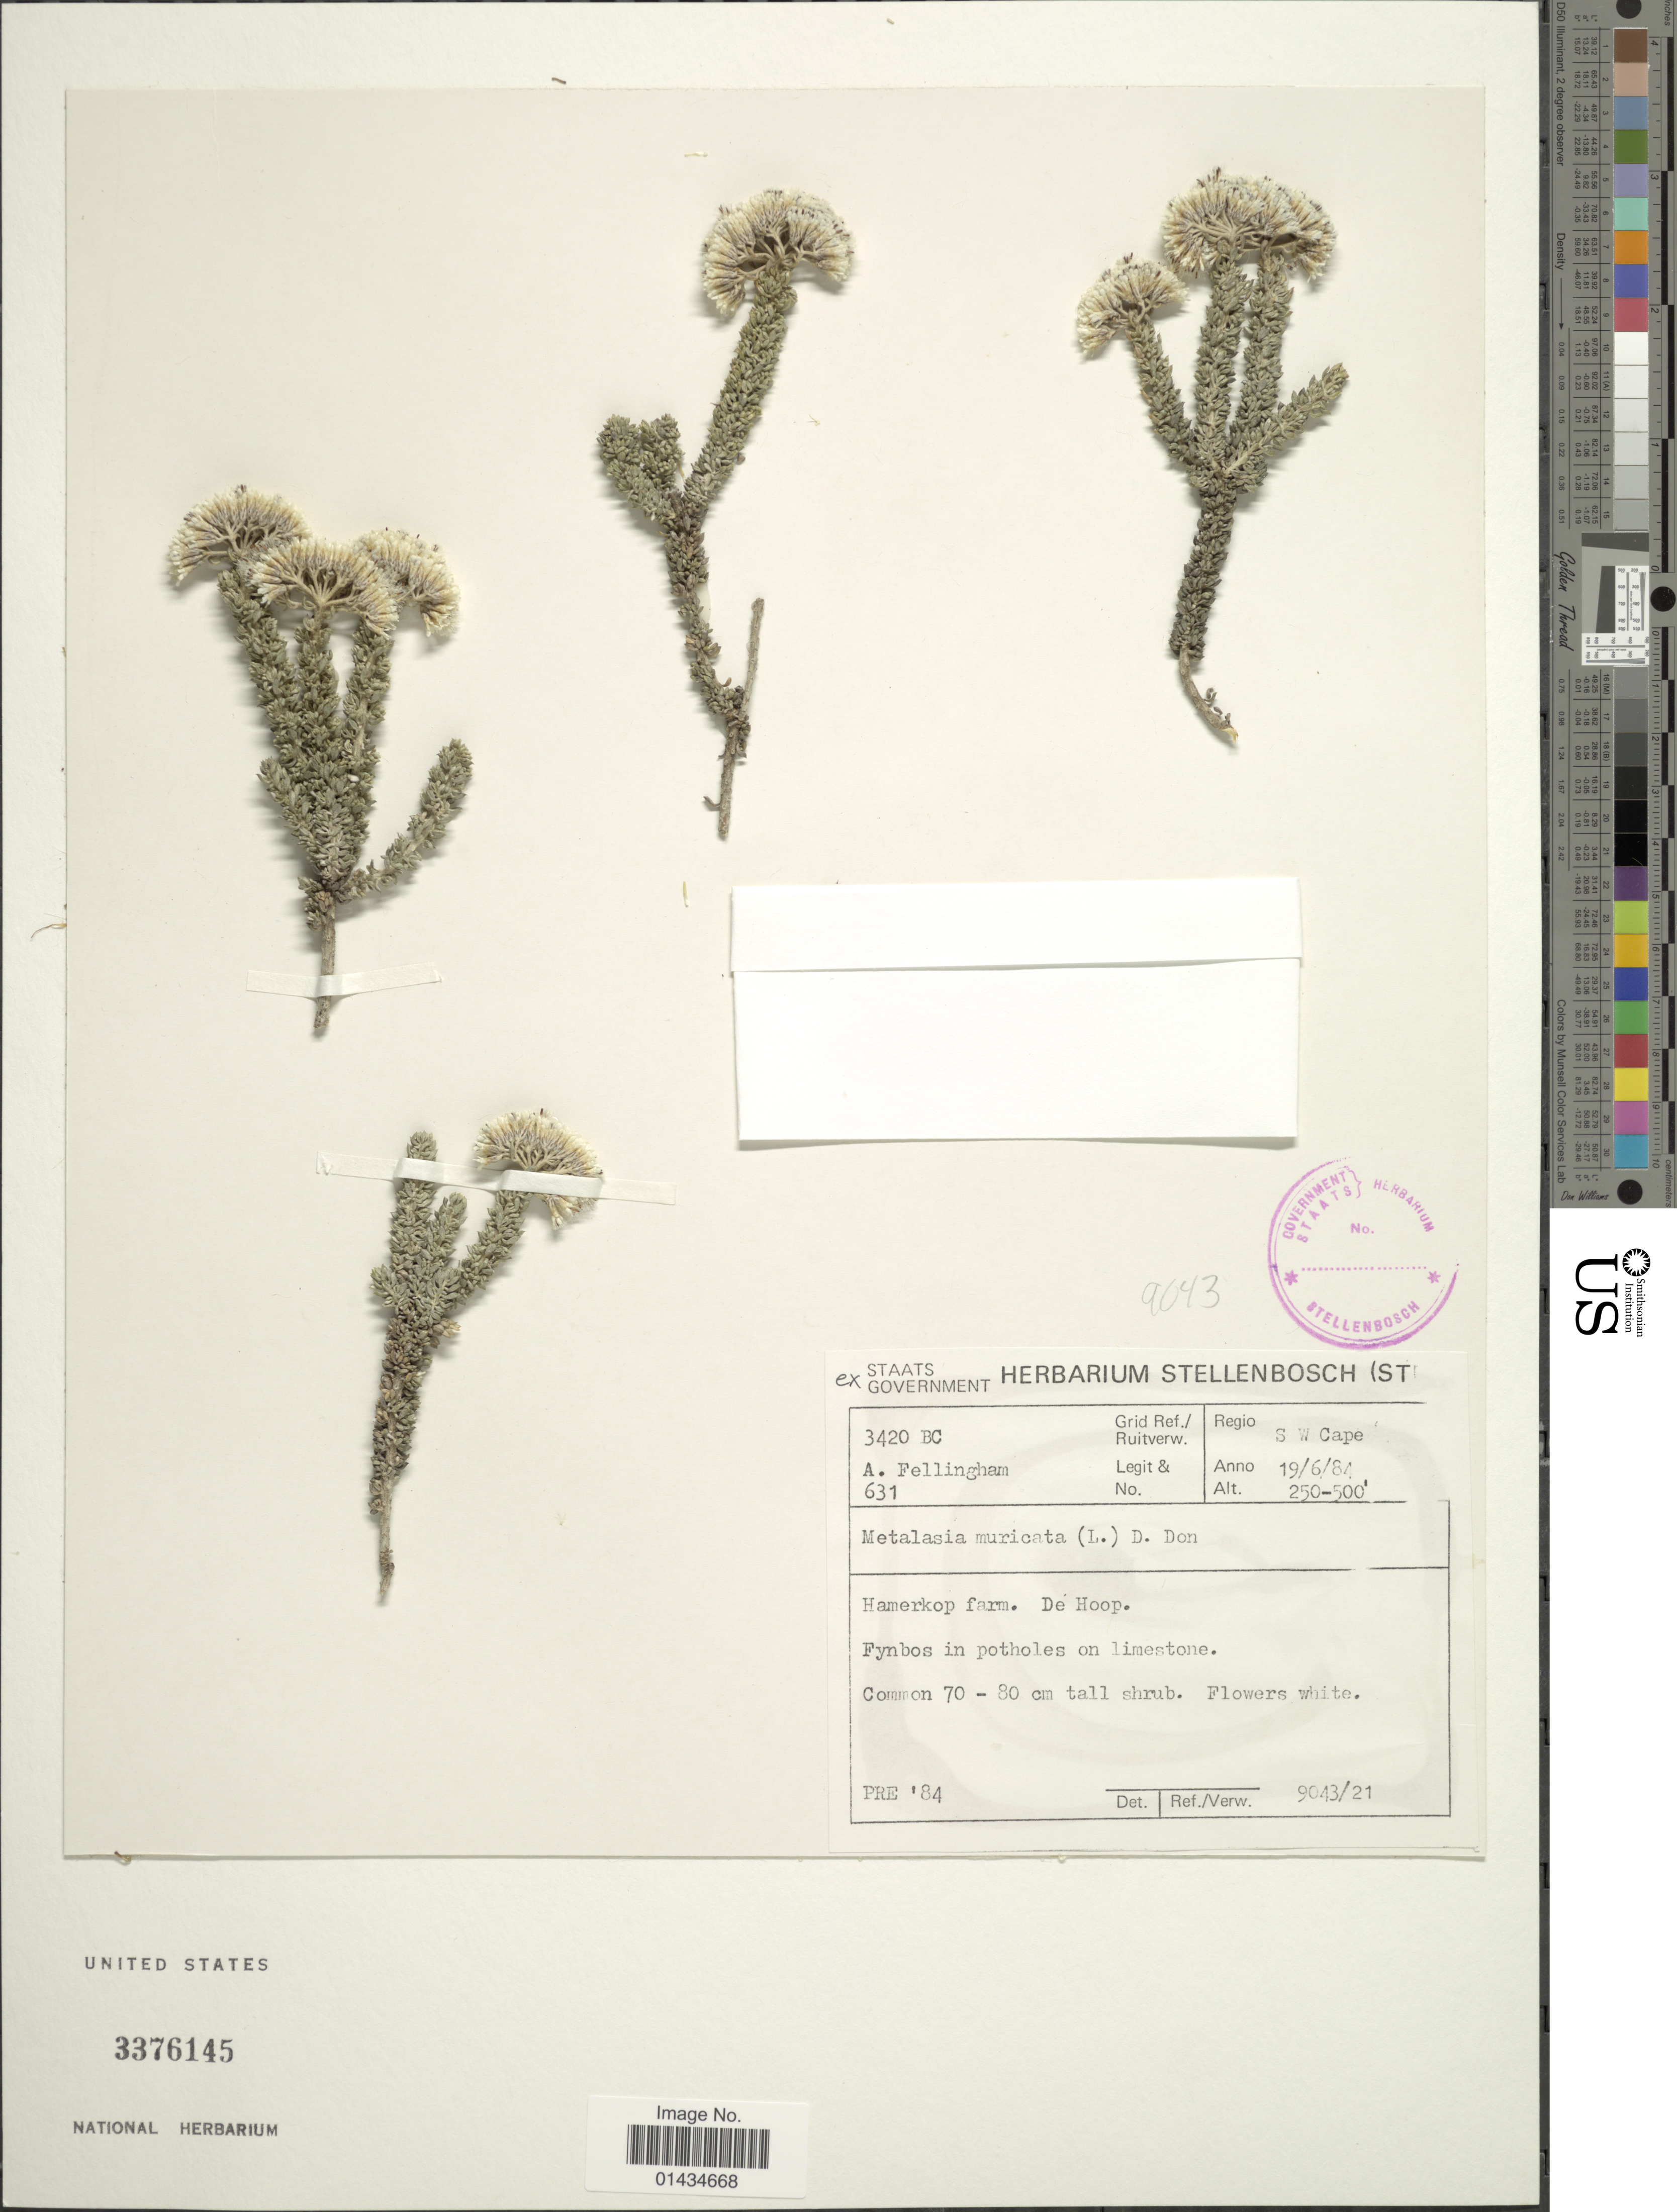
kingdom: Plantae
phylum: Tracheophyta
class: Magnoliopsida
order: Asterales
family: Asteraceae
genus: Metalasia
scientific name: Metalasia muricata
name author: (L.) D. Don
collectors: A. Fellingham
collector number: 631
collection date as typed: Transcribed d/m/y: 19/6/84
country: South Africa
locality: SW Cape, Hamerkop far., De Hoop, Fynbos in potholes on limestone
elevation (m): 76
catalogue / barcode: US 3376145